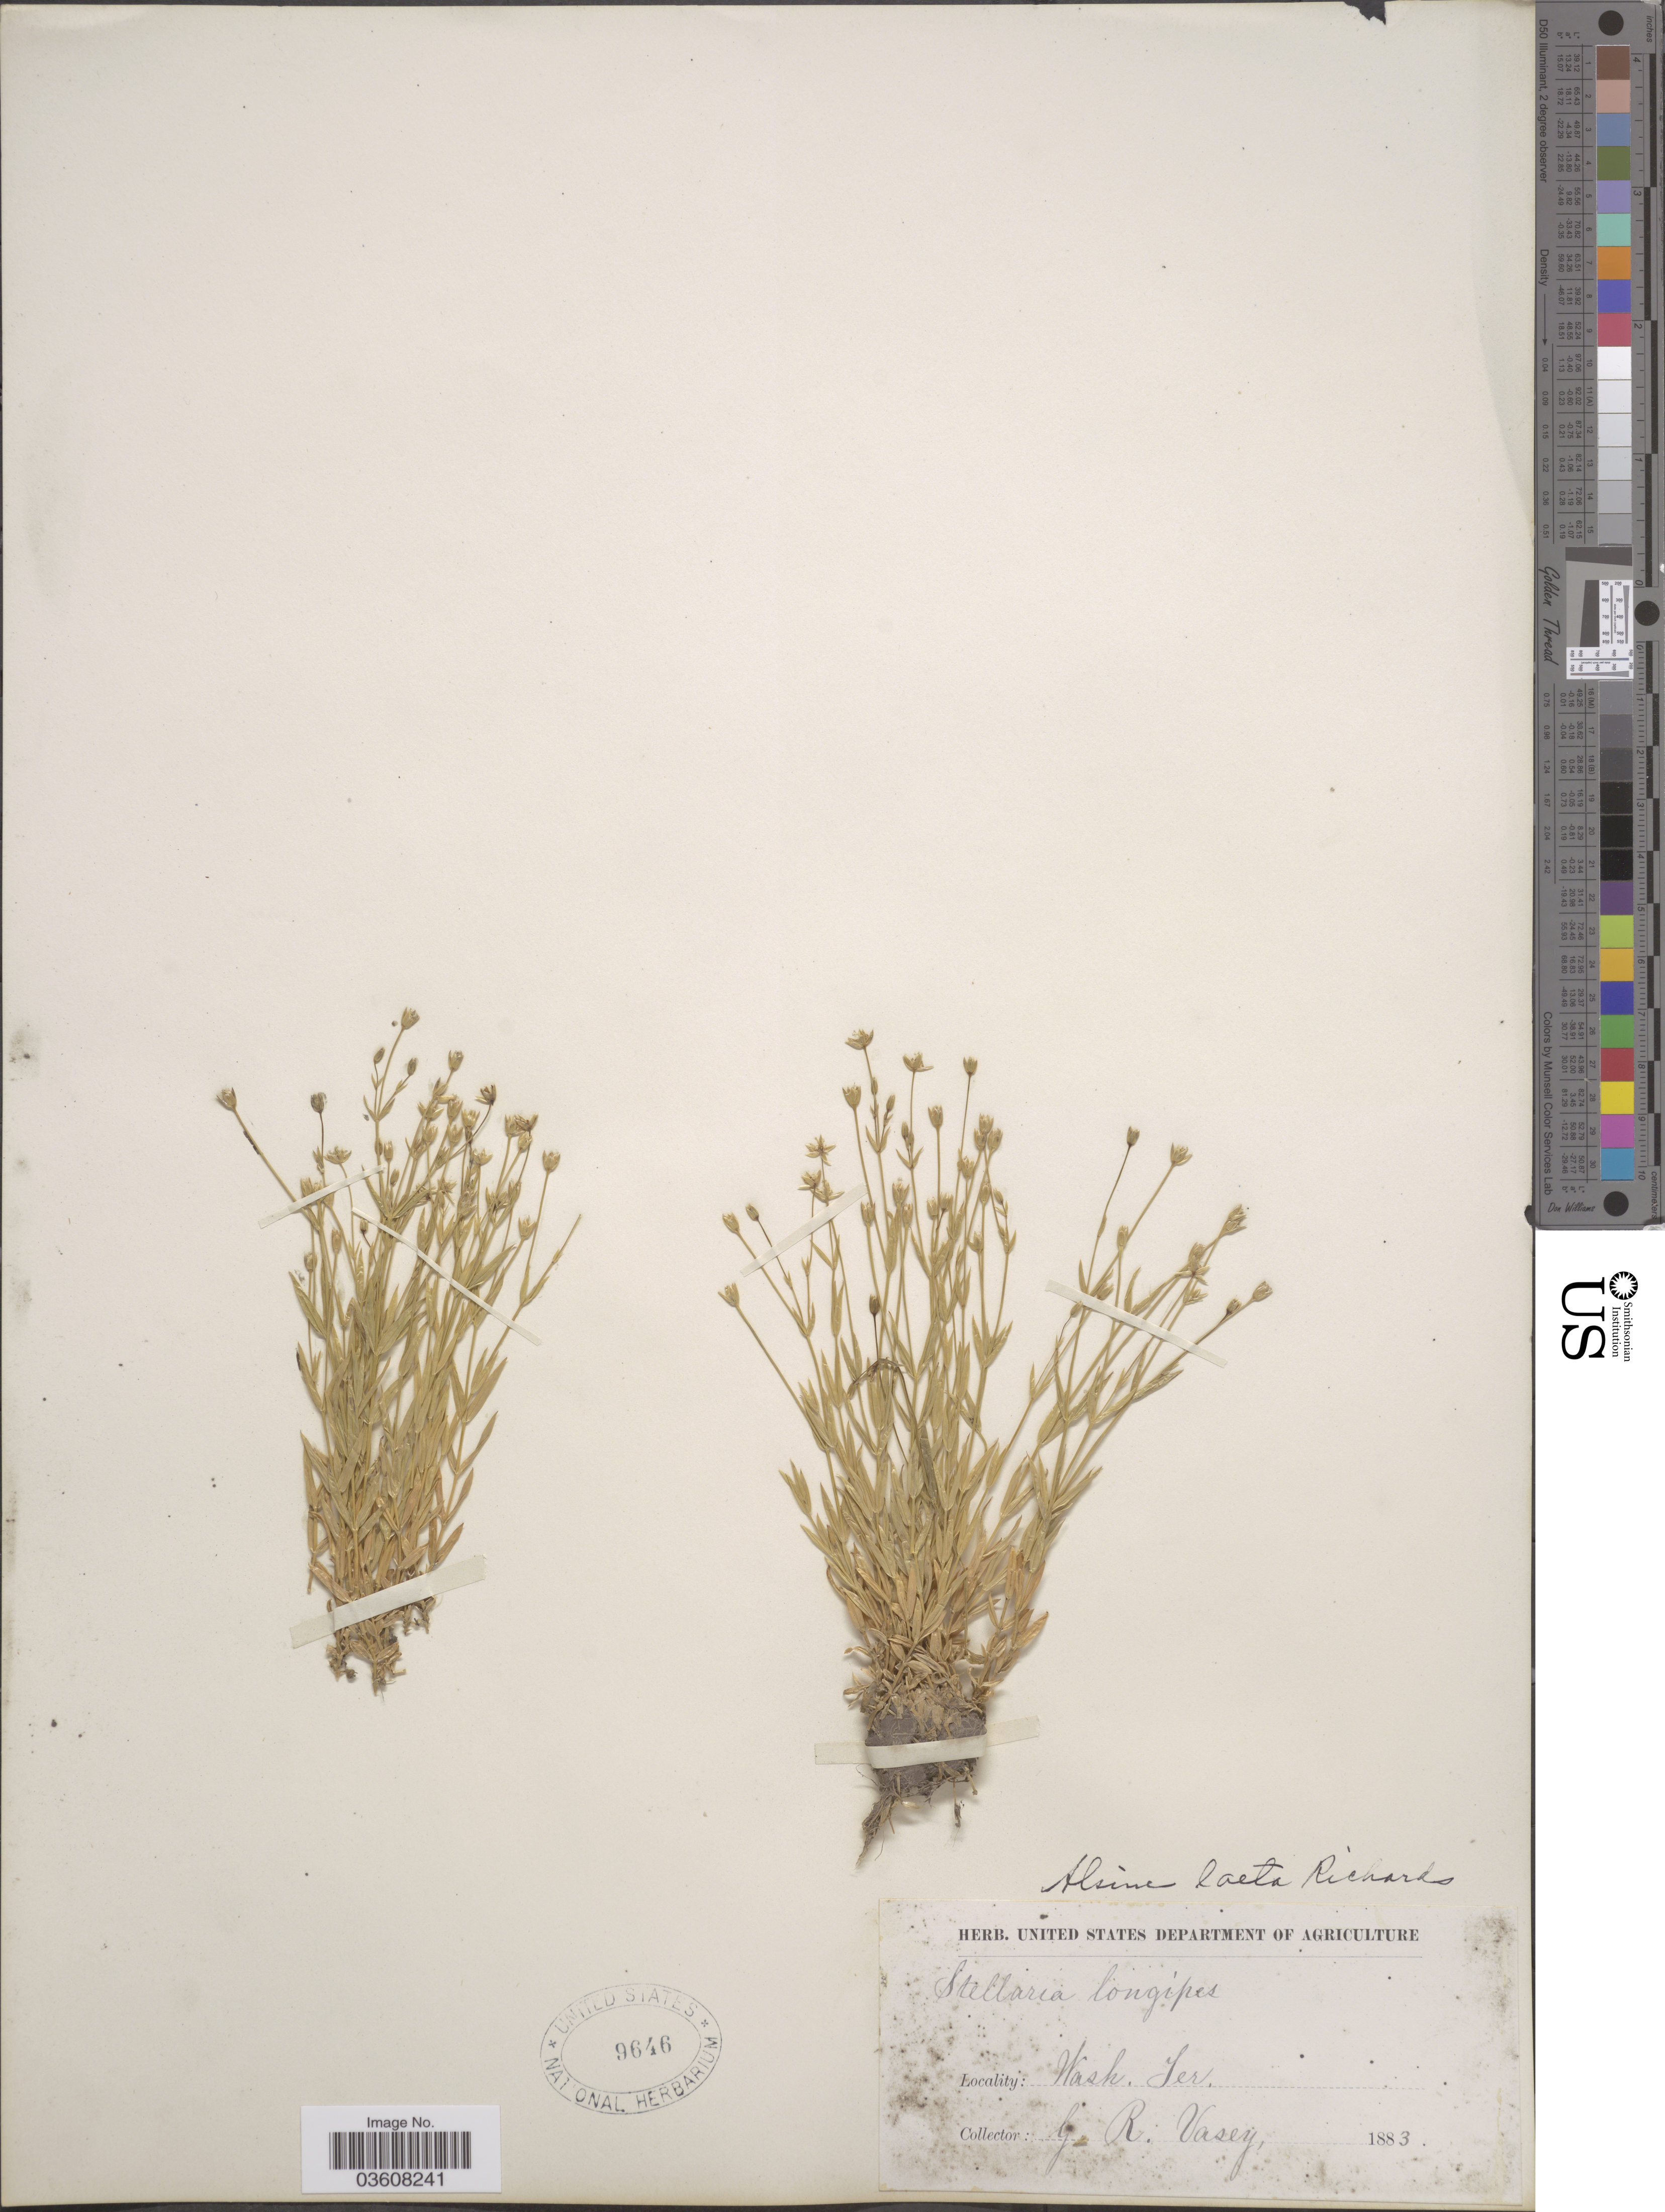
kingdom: Plantae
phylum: Tracheophyta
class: Magnoliopsida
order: Caryophyllales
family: Caryophyllaceae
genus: Stellaria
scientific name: Stellaria laeta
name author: Richards.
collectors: G. R. Vasey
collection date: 1883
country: United States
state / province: Washington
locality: Wash. Ter.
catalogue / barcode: US 9646